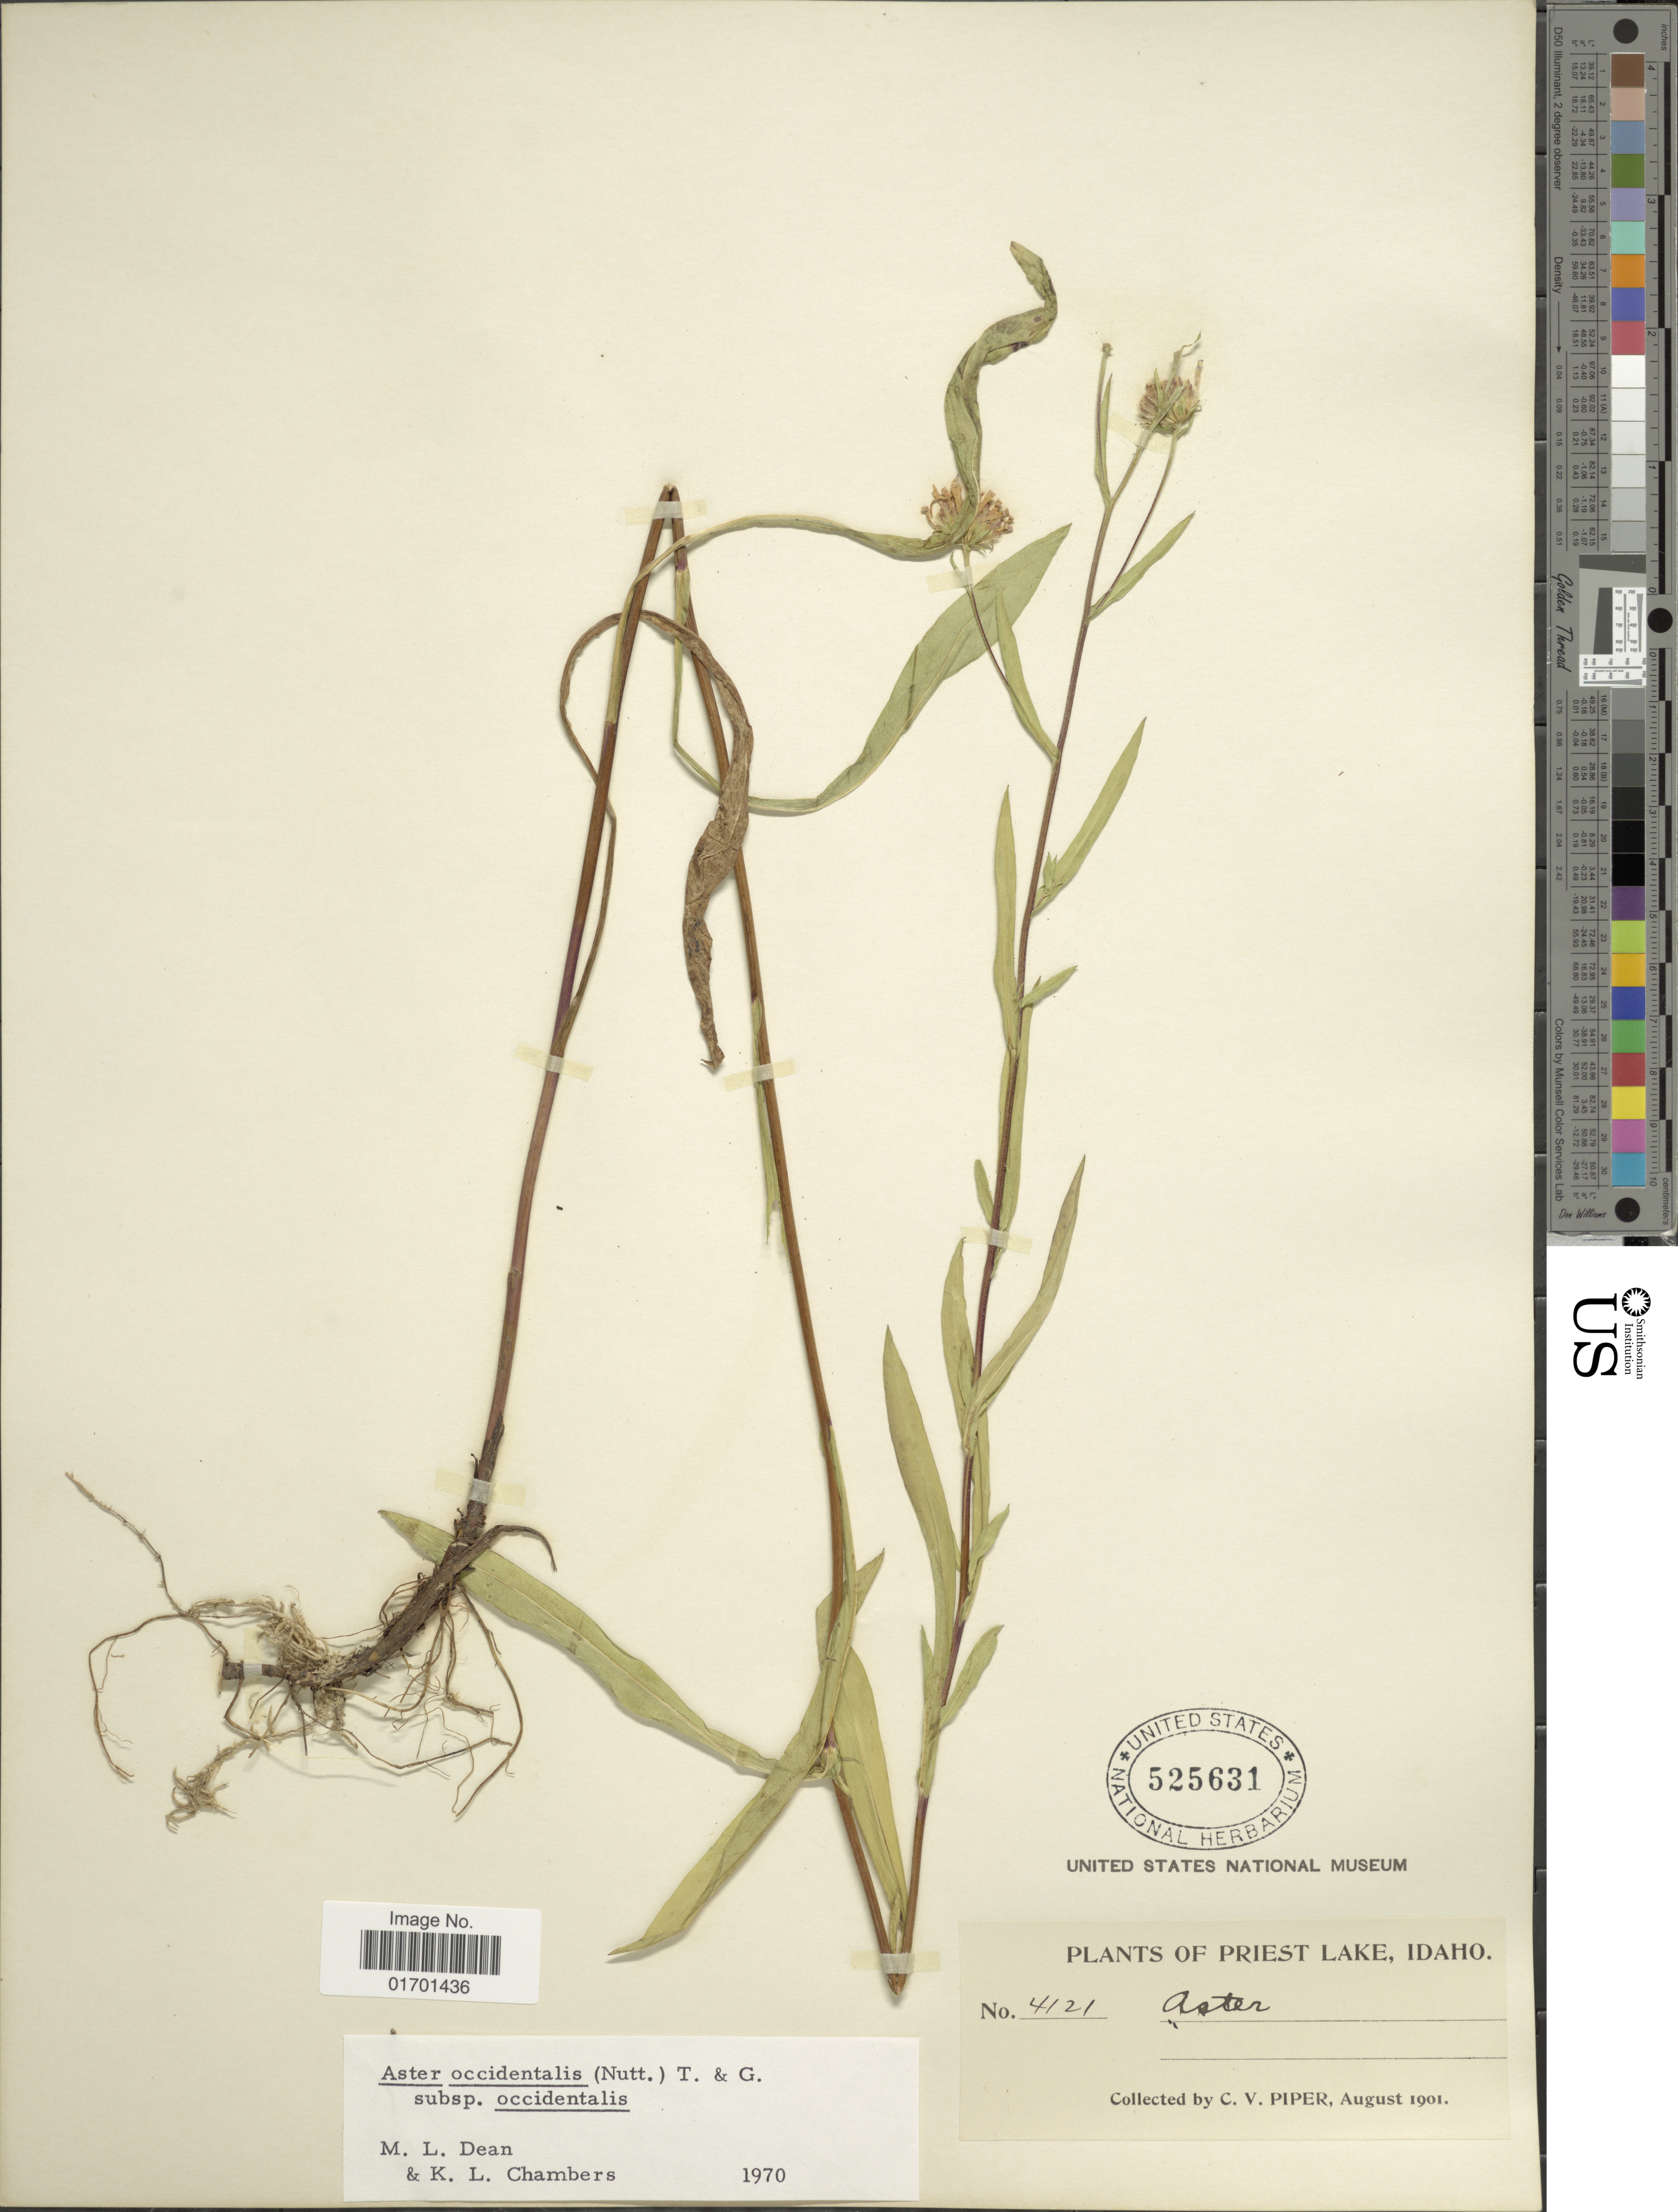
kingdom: Plantae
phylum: Tracheophyta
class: Magnoliopsida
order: Asterales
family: Asteraceae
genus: Symphyotrichum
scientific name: Symphyotrichum spathulatum var. spathulatum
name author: (Lindl.) G.L. Nesom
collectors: C. V. Piper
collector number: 4121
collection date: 1901-08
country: United States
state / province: Idaho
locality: Pirest Lake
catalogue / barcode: US 525631